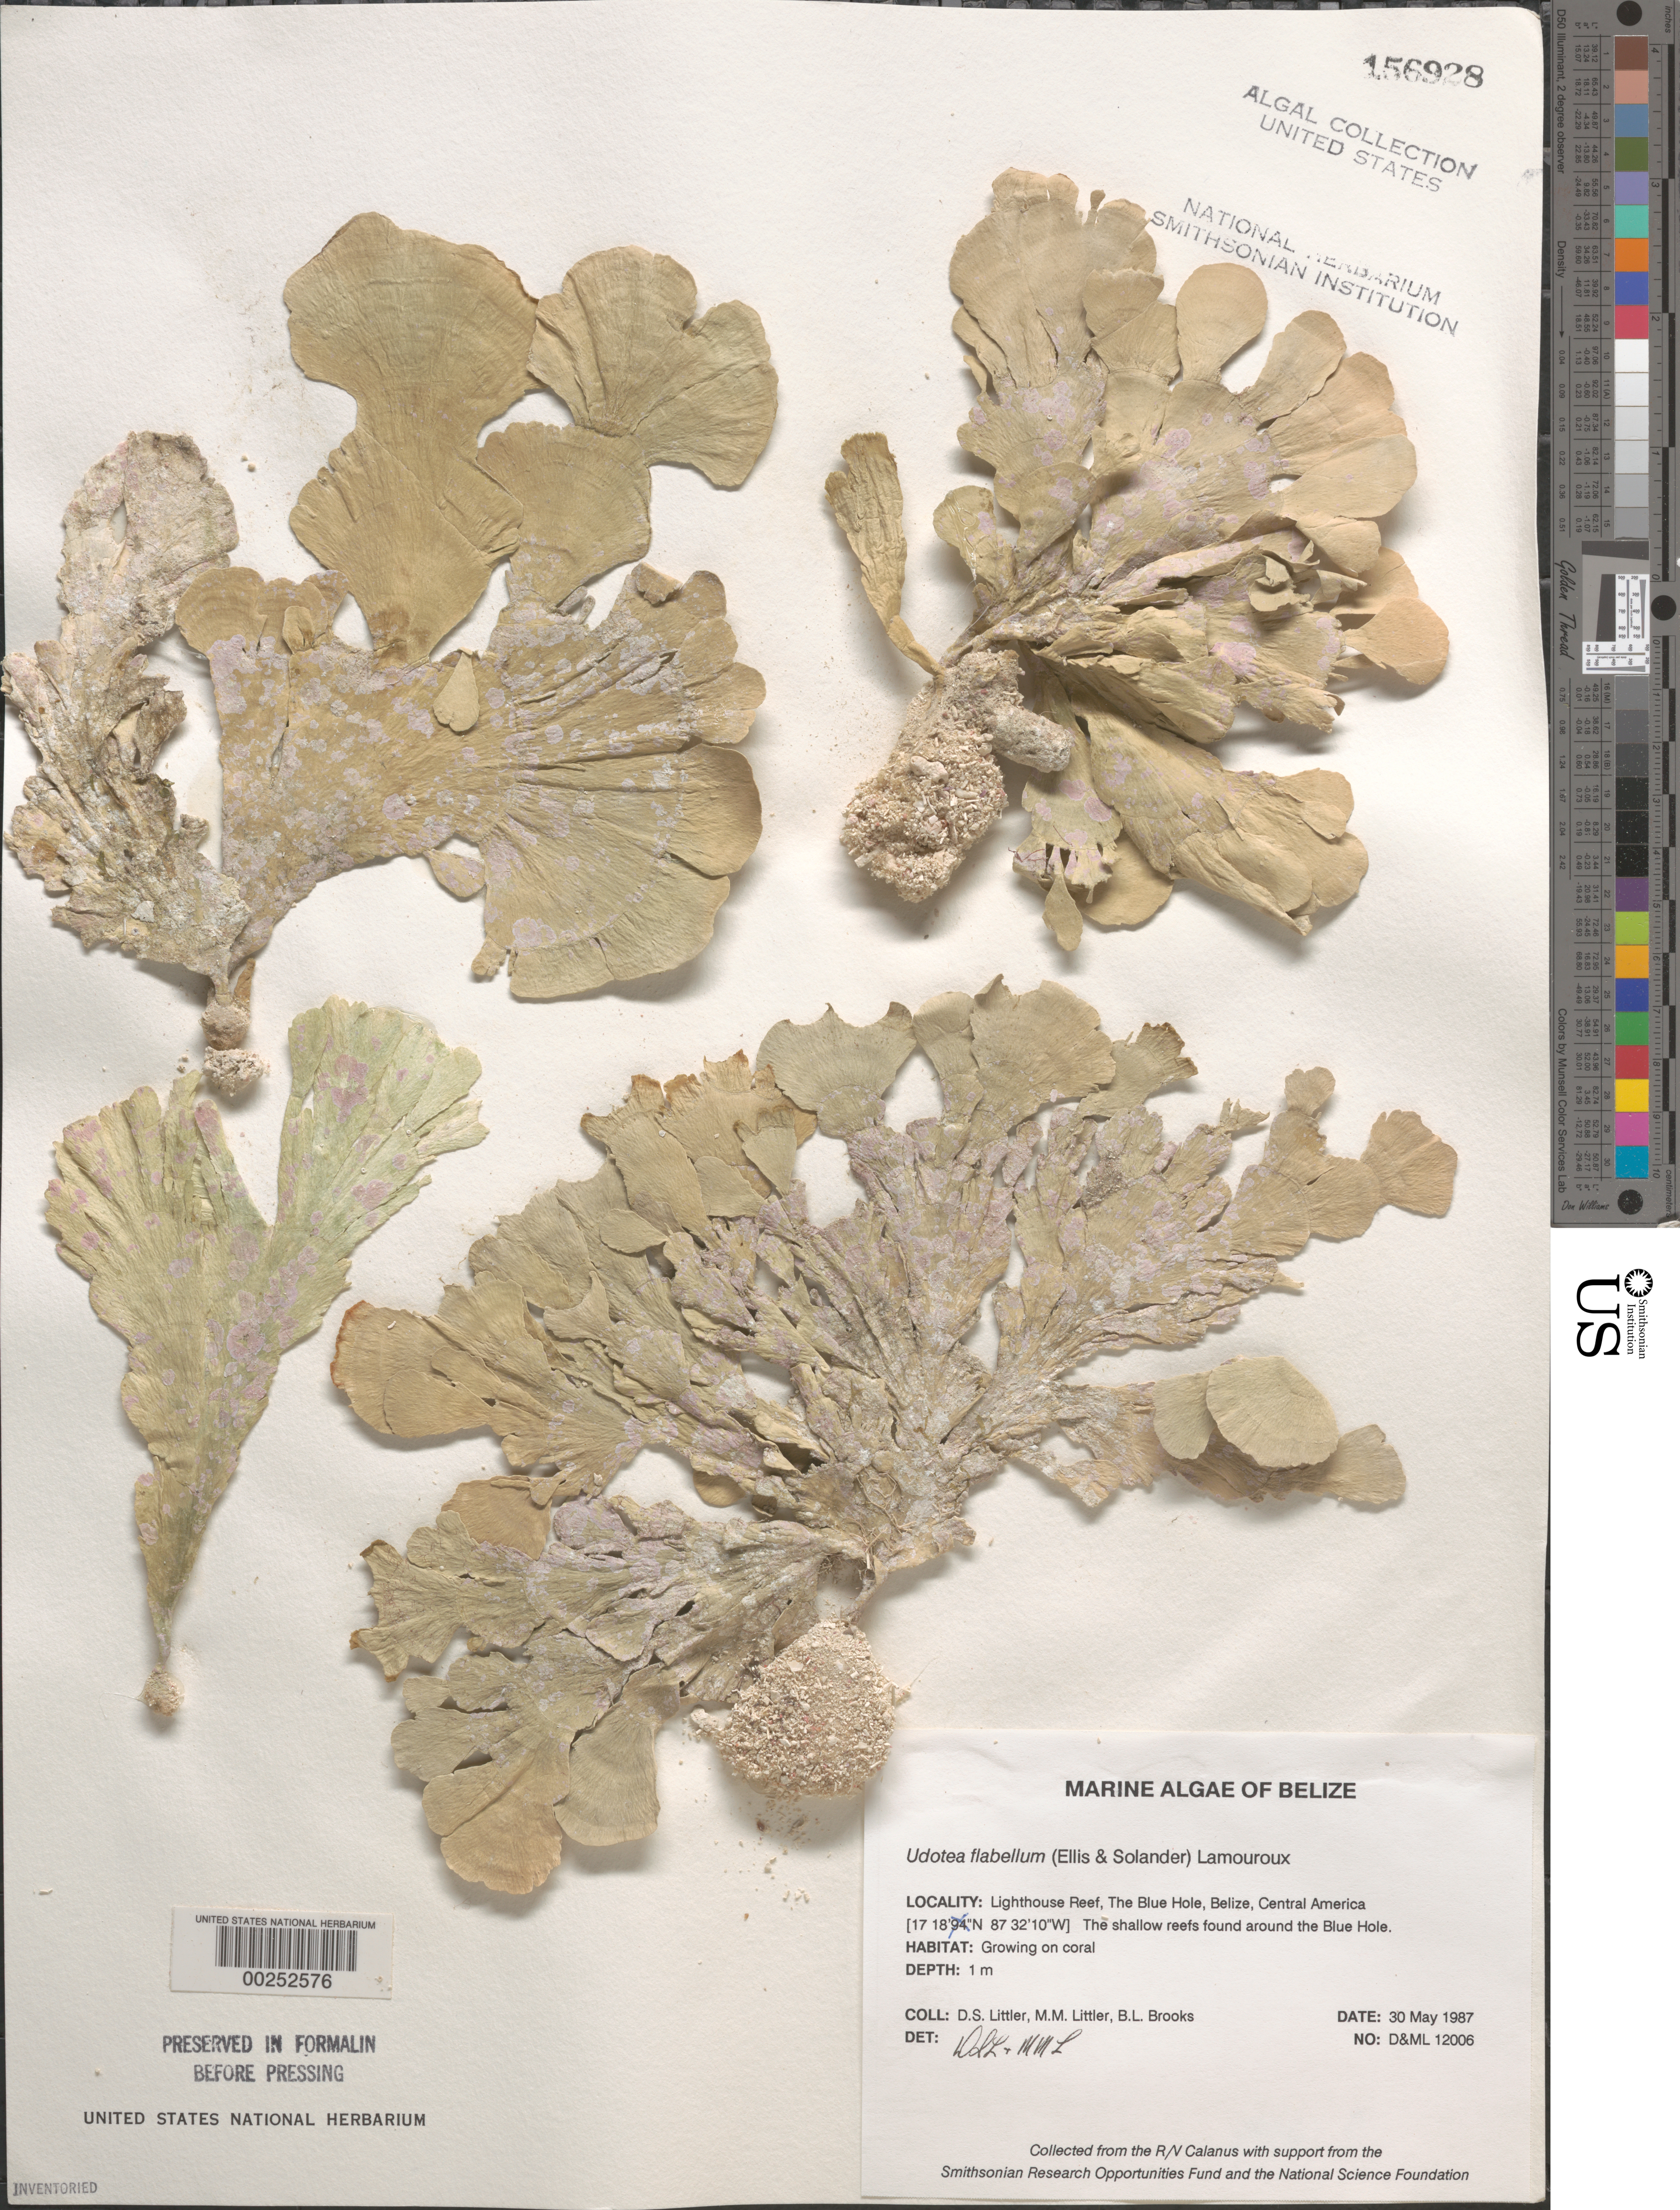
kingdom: Plantae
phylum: Chlorophyta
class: Ulvophyceae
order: Bryopsidales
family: Udoteaceae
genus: Udotea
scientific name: Udotea flabellum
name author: (J. Ellis & Sol.) M. Howe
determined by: Littler, D. S.; Littler, M. M.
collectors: D. S. Littler, M. M. Littler & B. Brooks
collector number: D&ML 12006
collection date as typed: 30 May 1987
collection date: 1987-05-30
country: Belize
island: Lighthouse Reef Atoll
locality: The Blue Hole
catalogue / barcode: US 156928